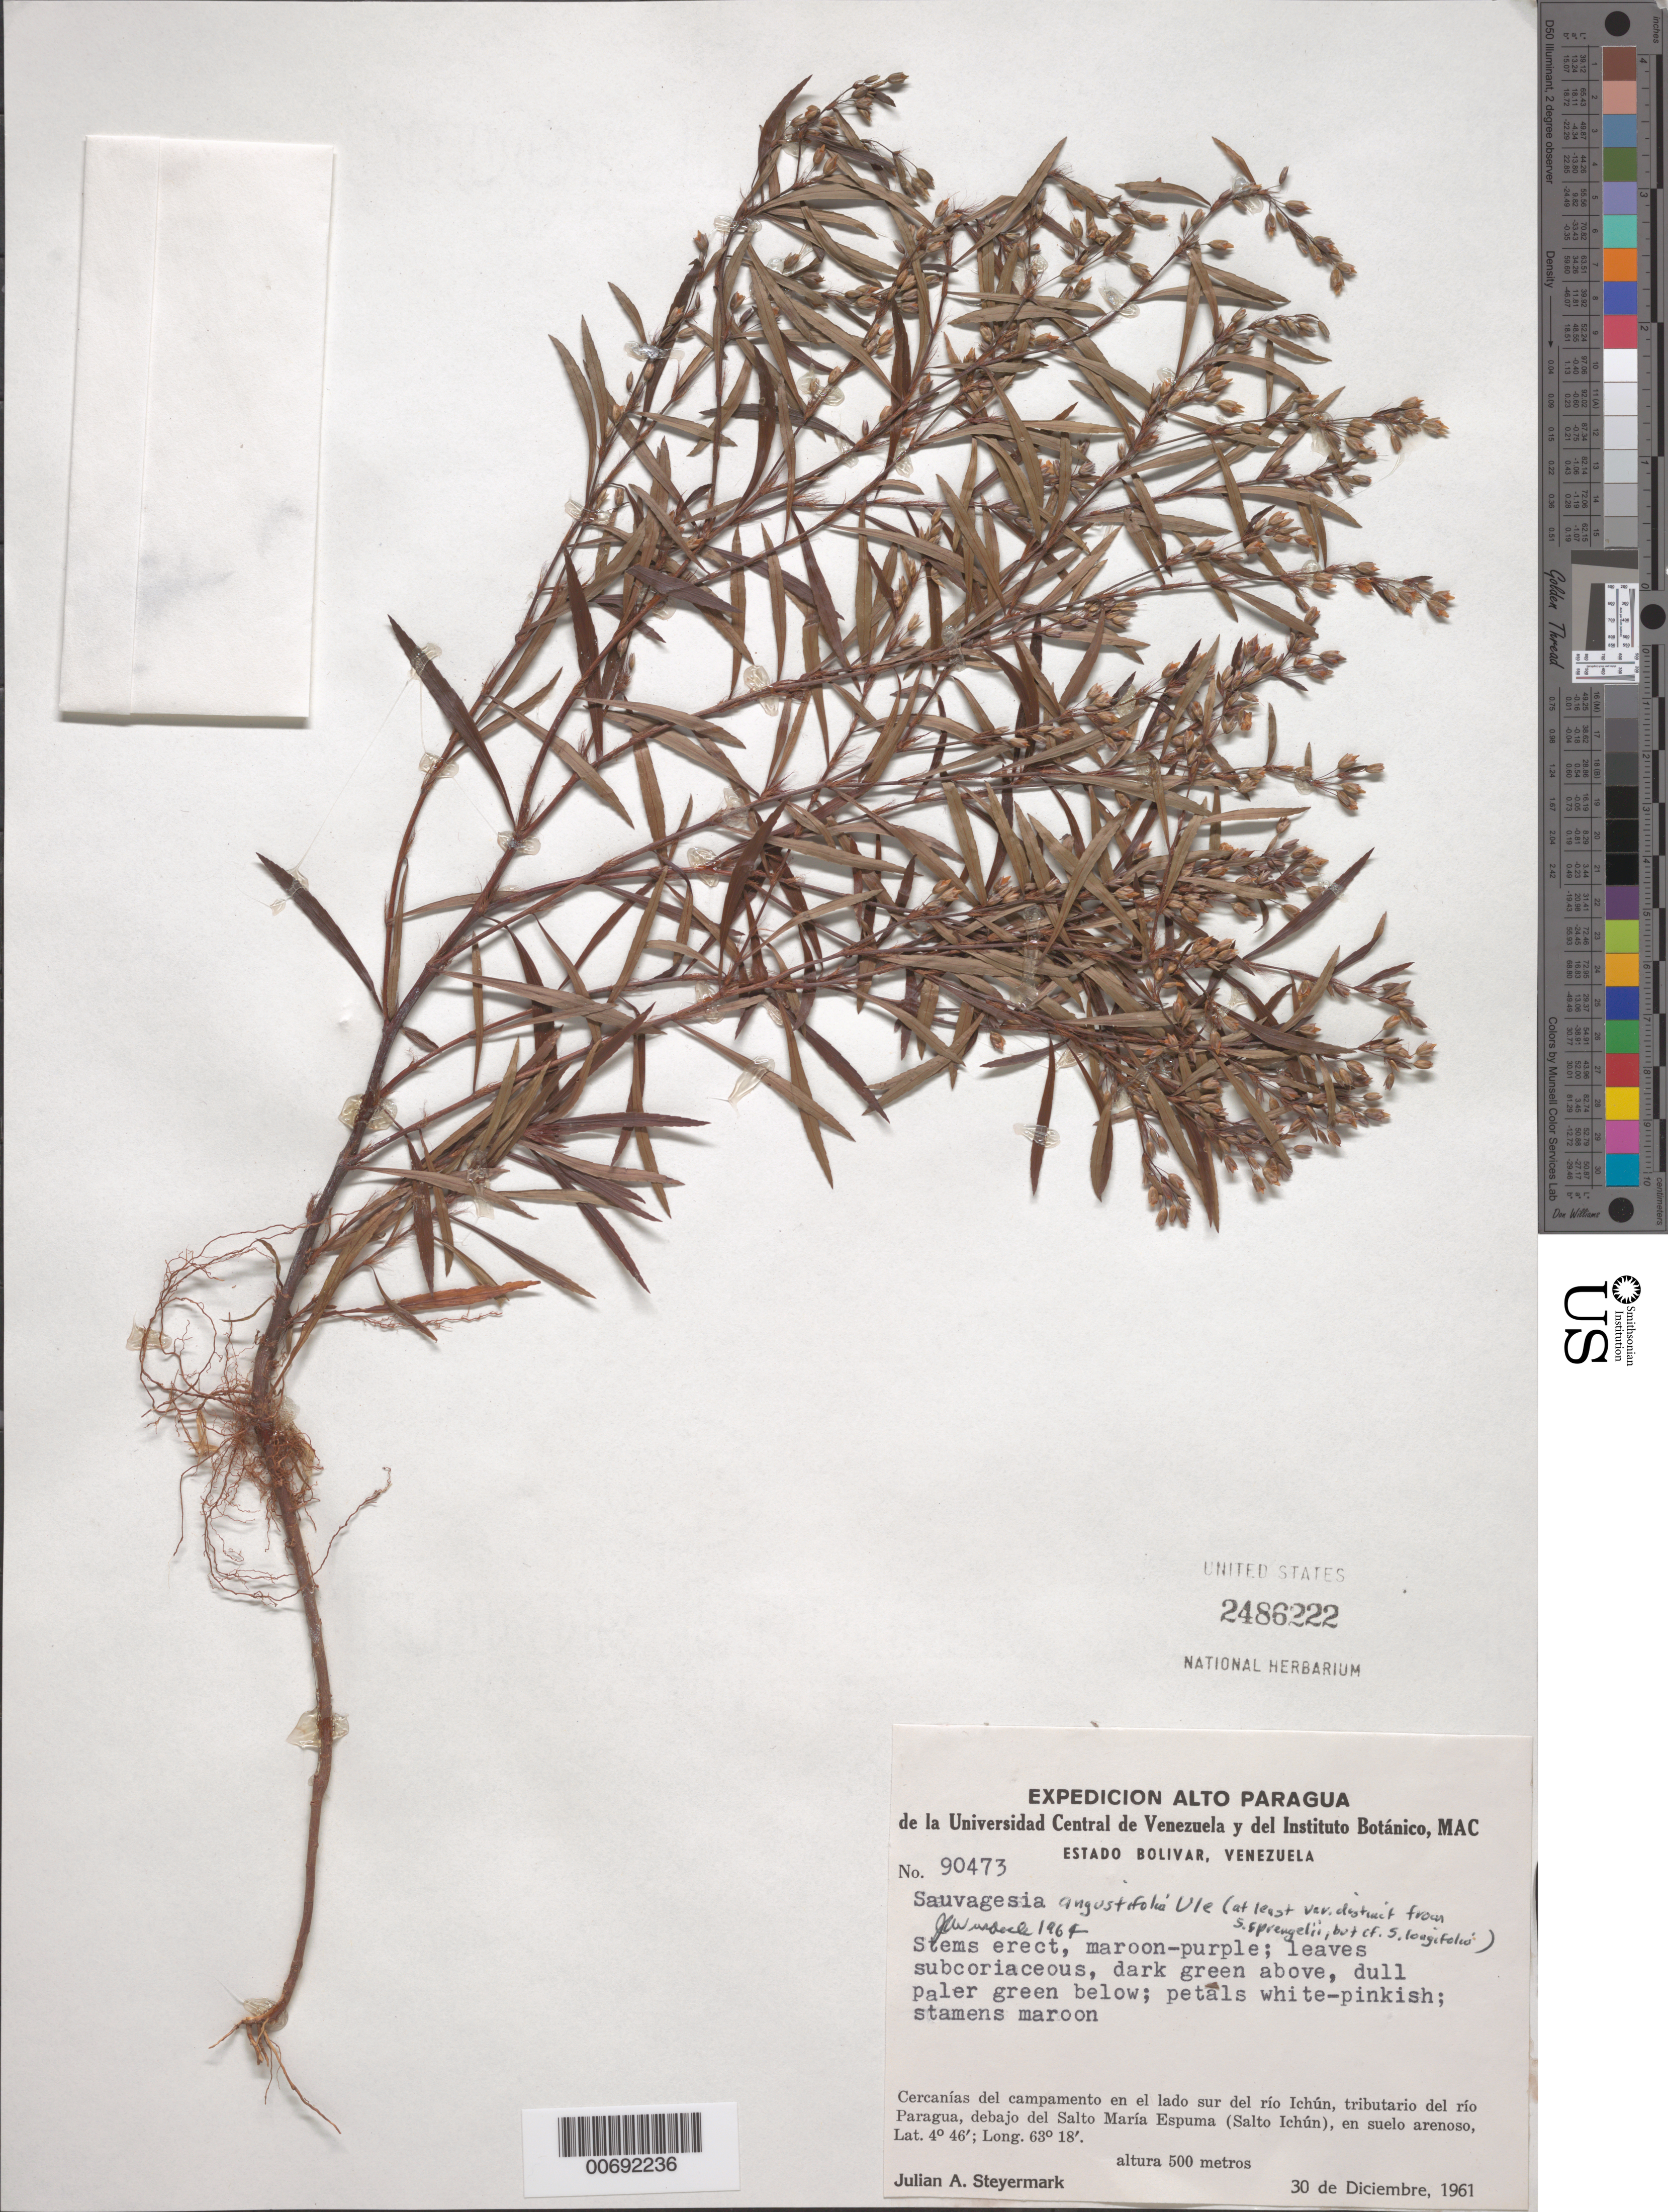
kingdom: Plantae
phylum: Tracheophyta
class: Magnoliopsida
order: Malpighiales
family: Ochnaceae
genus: Sauvagesia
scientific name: Sauvagesia angustifolia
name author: Ule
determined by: Wurdack, John J., (US), US (UNITED STATES)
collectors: J. Steyermark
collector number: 90473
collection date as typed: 30-Dec-61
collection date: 1961-12-30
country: Venezuela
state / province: Bolívar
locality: Sierra Ichún: Salto María Espuma (Salto Ichún) del Río Ichún (tributary of río Paragua)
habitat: Suelo arenoso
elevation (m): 500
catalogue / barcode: US 2486222